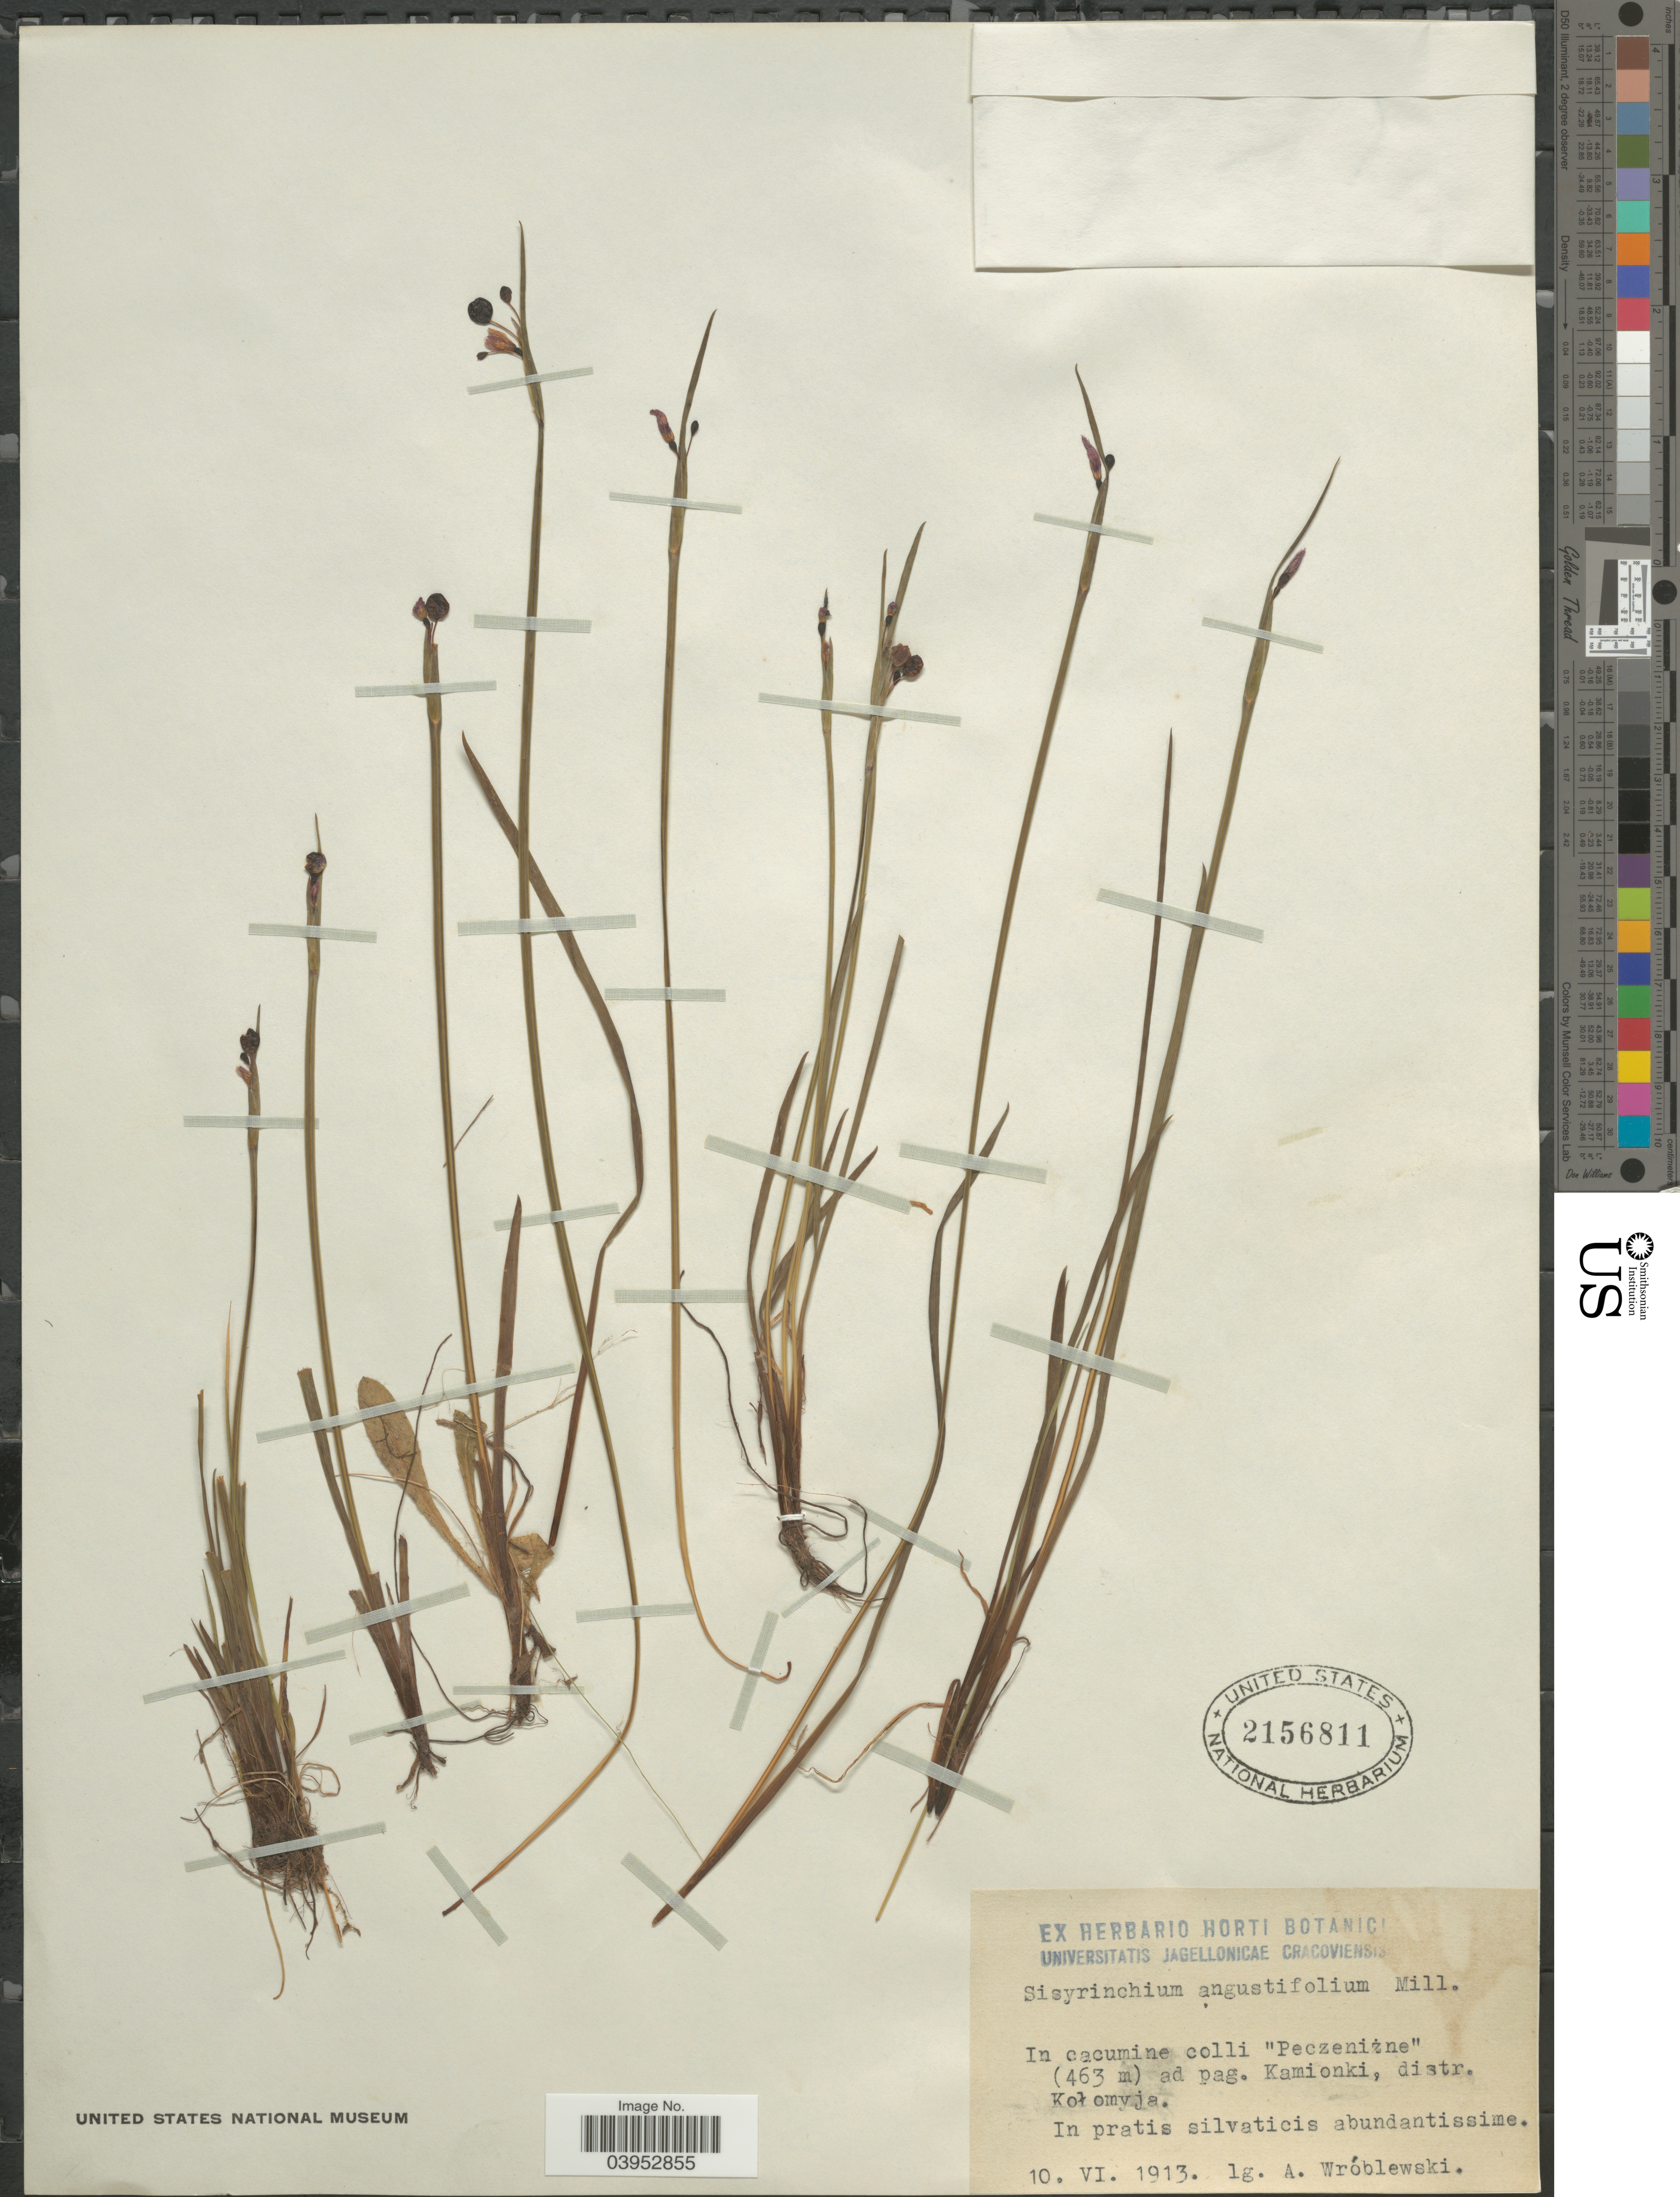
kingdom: Plantae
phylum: Tracheophyta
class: Liliopsida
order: Asparagales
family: Iridaceae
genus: Sisyrinchium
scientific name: Sisyrinchium angustifolium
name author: Mill.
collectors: A. Wróblewski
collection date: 1913-06-10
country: Ukraine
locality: Ad pag. Kamionki, distr. Kołomyja.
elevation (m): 463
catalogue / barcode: US 2156811